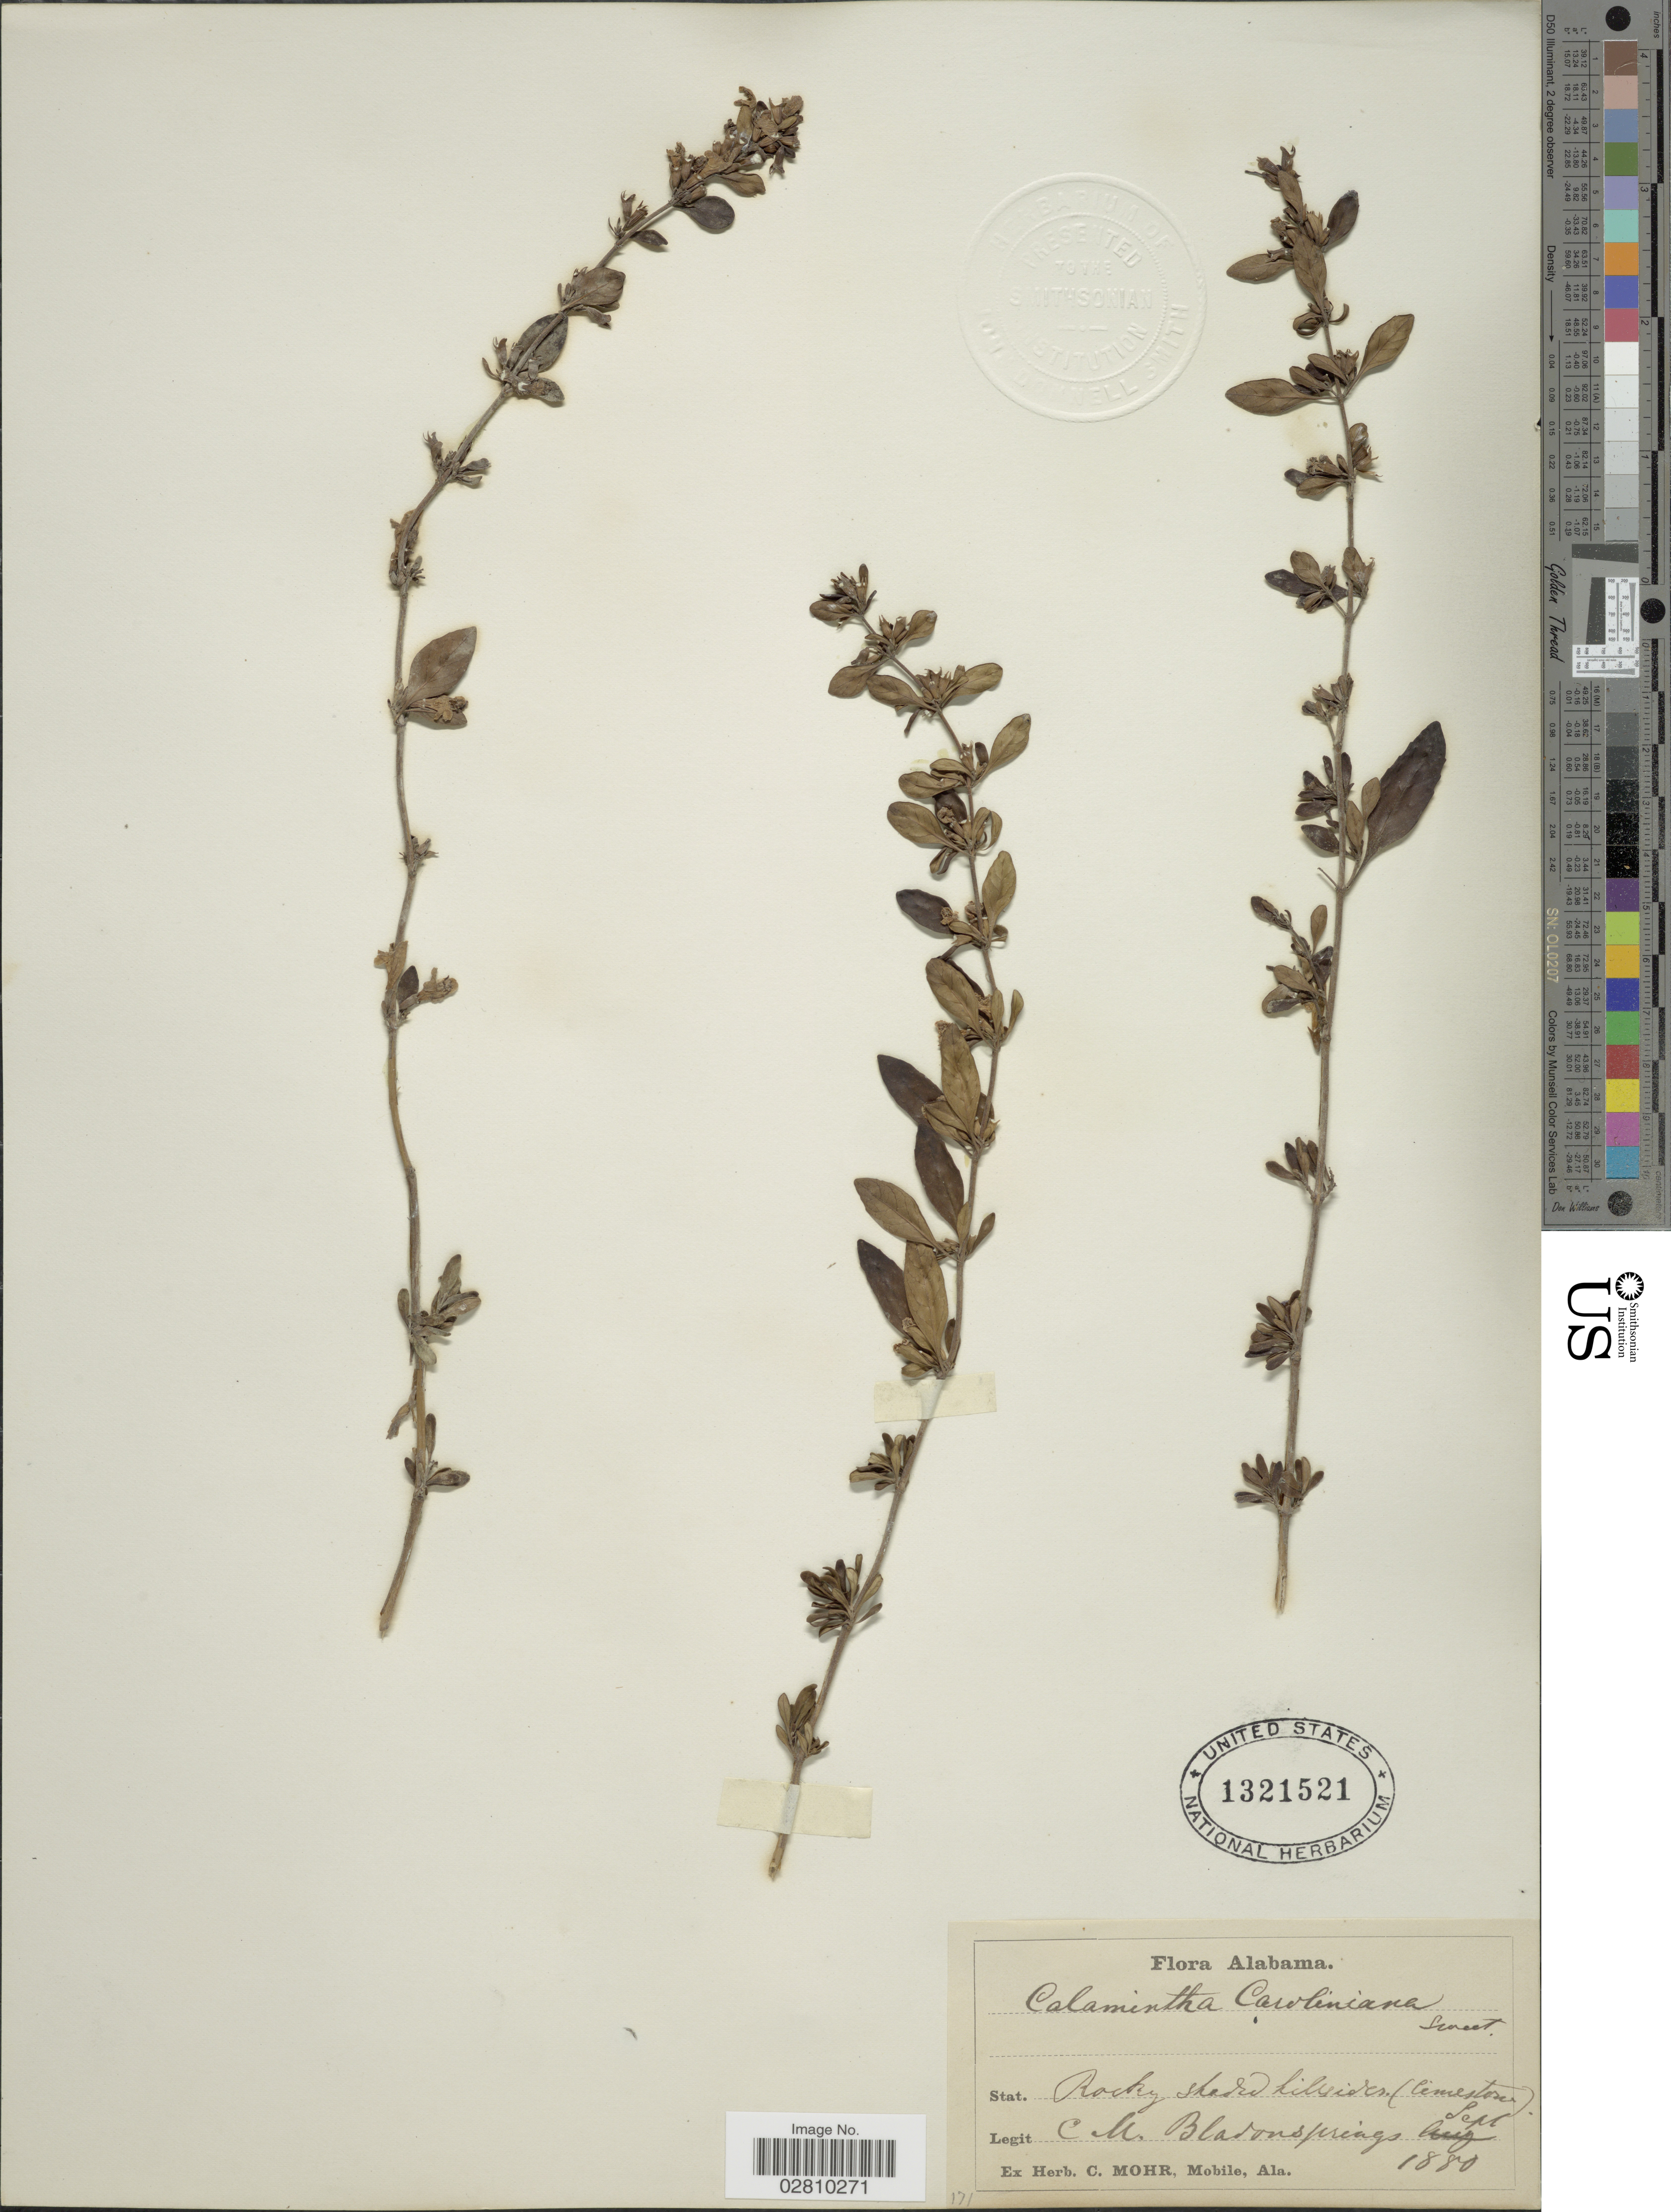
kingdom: Plantae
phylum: Tracheophyta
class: Magnoliopsida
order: Lamiales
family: Lamiaceae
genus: Clinopodium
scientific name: Clinopodium carolinianum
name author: Mill.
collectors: C. T. Mohr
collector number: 171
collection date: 1880-09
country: United States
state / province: Alabama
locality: Stat. Rocky shaded hillsides (limestone). Bladonsprings.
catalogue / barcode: US 1321521